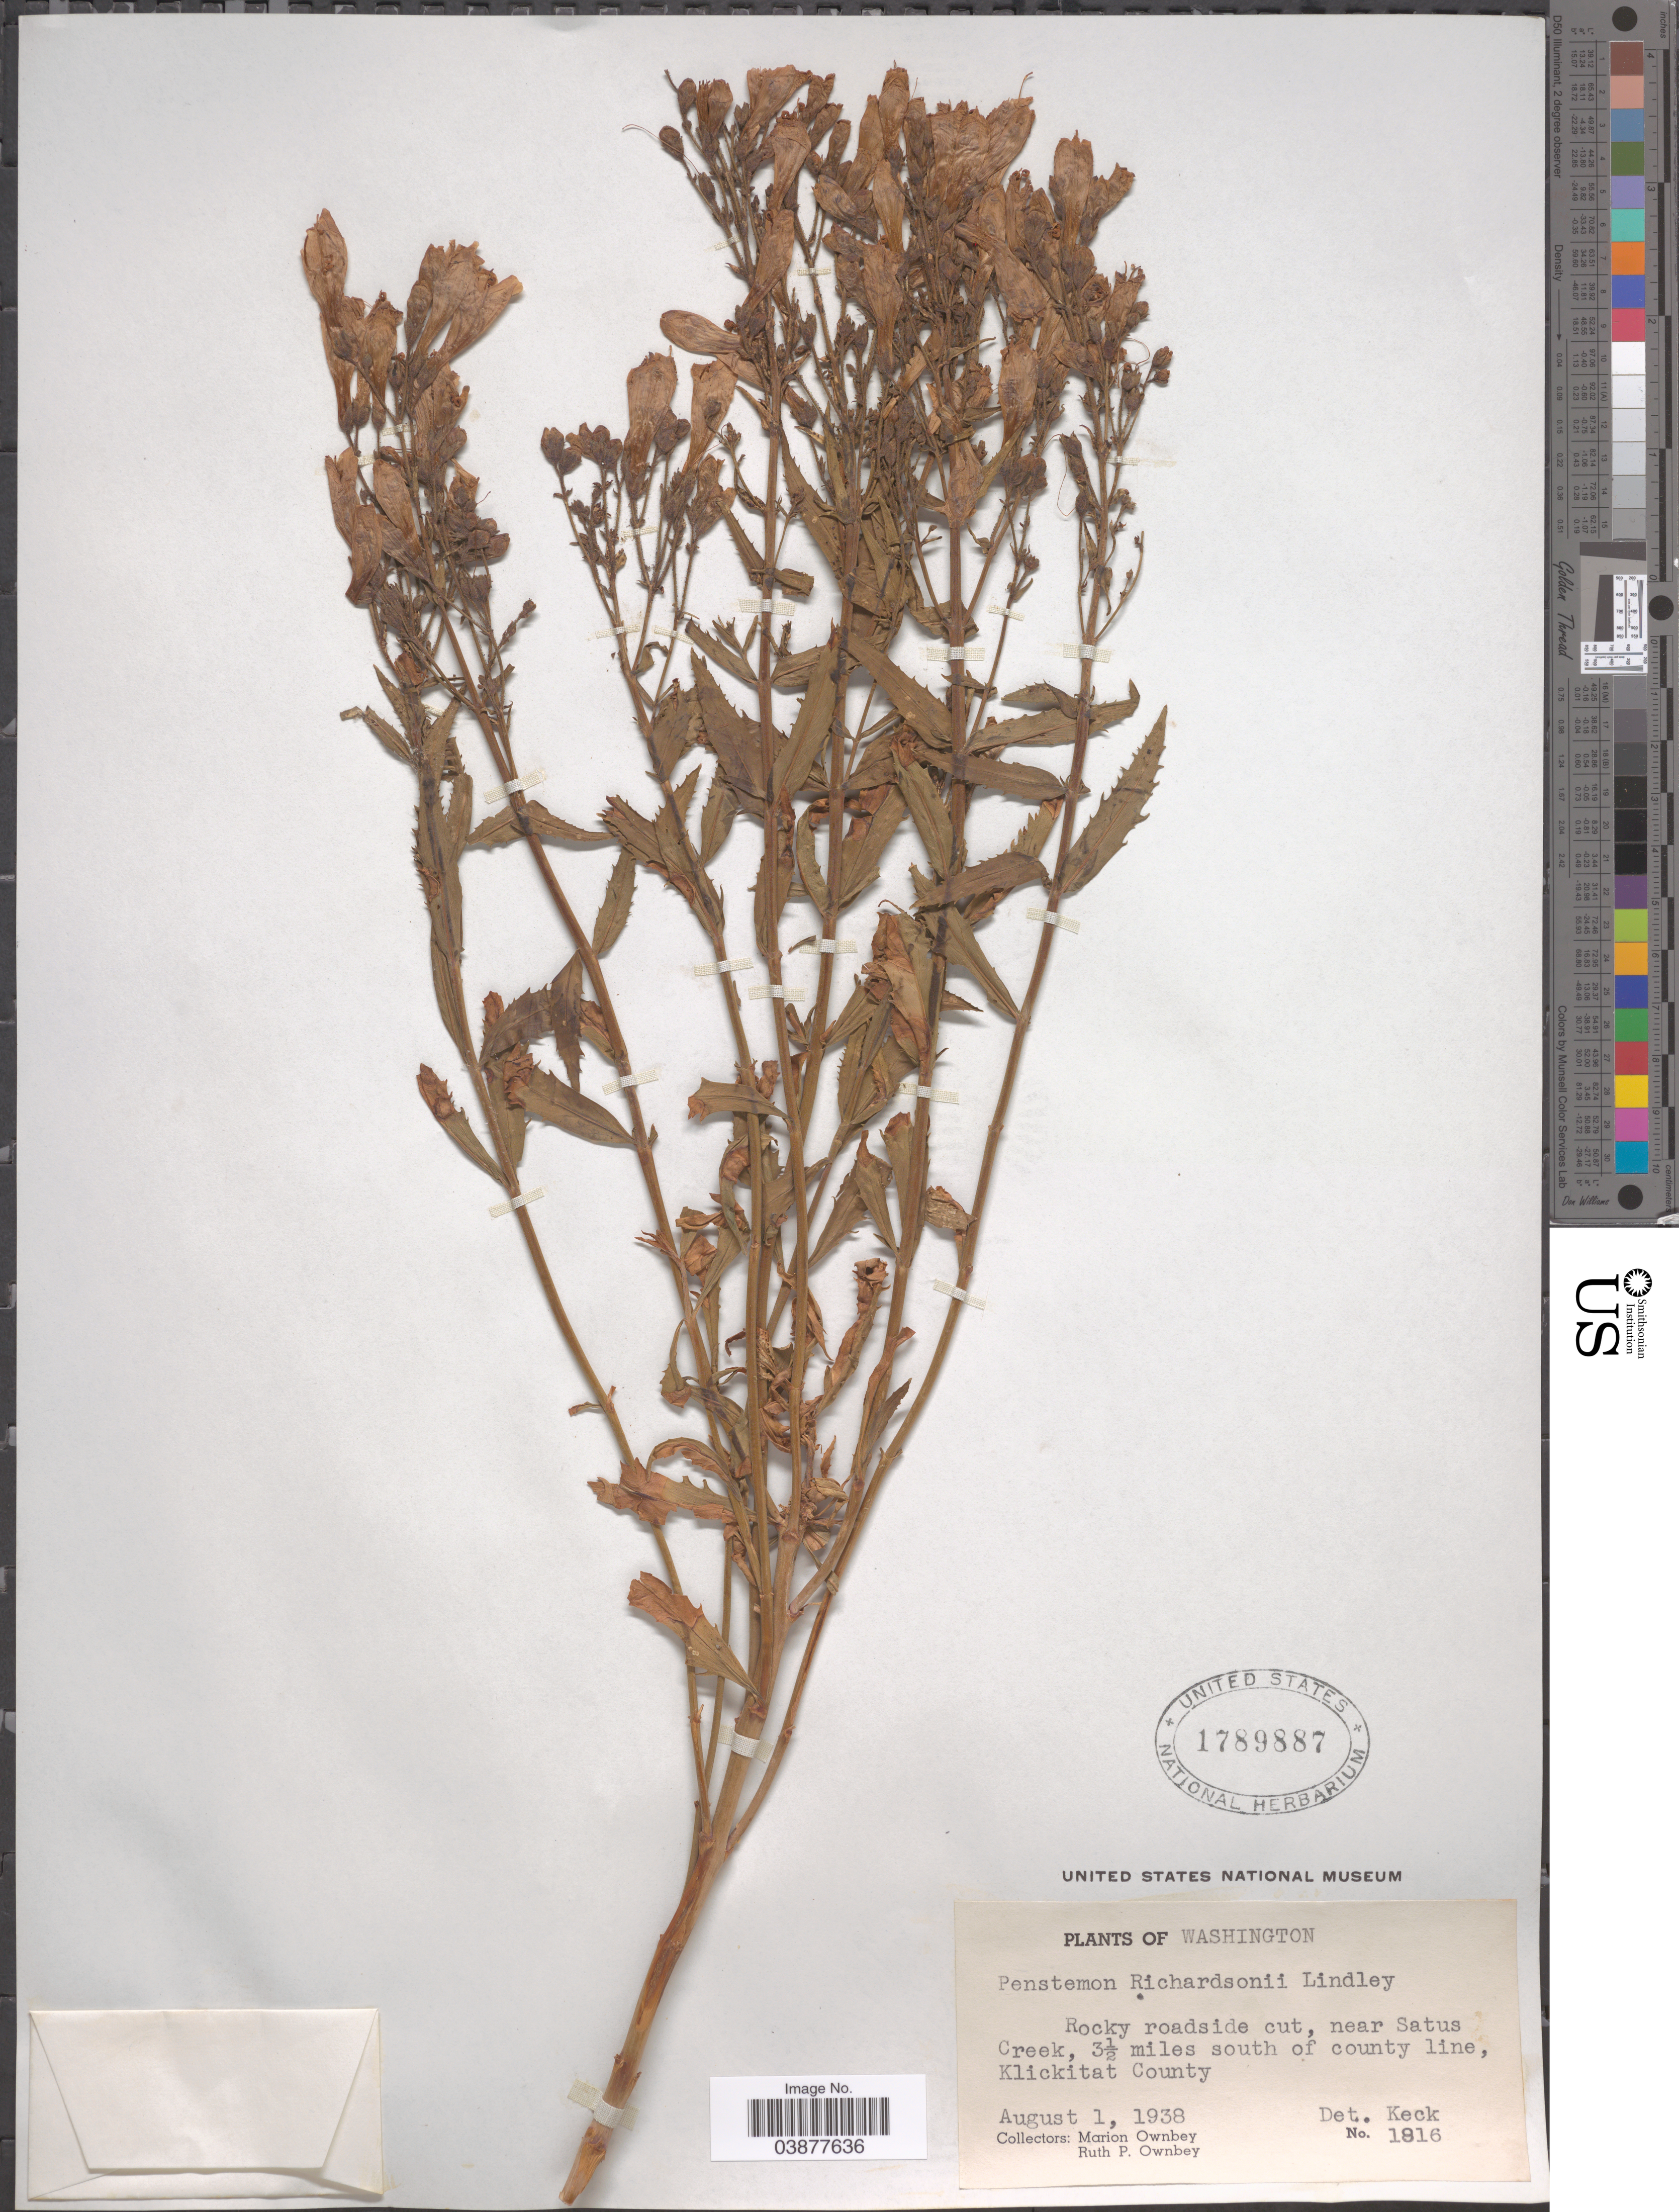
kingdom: Plantae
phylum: Tracheophyta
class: Magnoliopsida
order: Lamiales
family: Plantaginaceae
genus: Penstemon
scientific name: Penstemon richardsonii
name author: Douglas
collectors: M. Ownbey & R. Ownbey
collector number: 1816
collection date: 1938-08-01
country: United States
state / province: Washington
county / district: Klickitat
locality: Rocky roadside cut, near Satus Creek, 3½ miles south of county line, Klickitat County.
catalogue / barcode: US 1789887